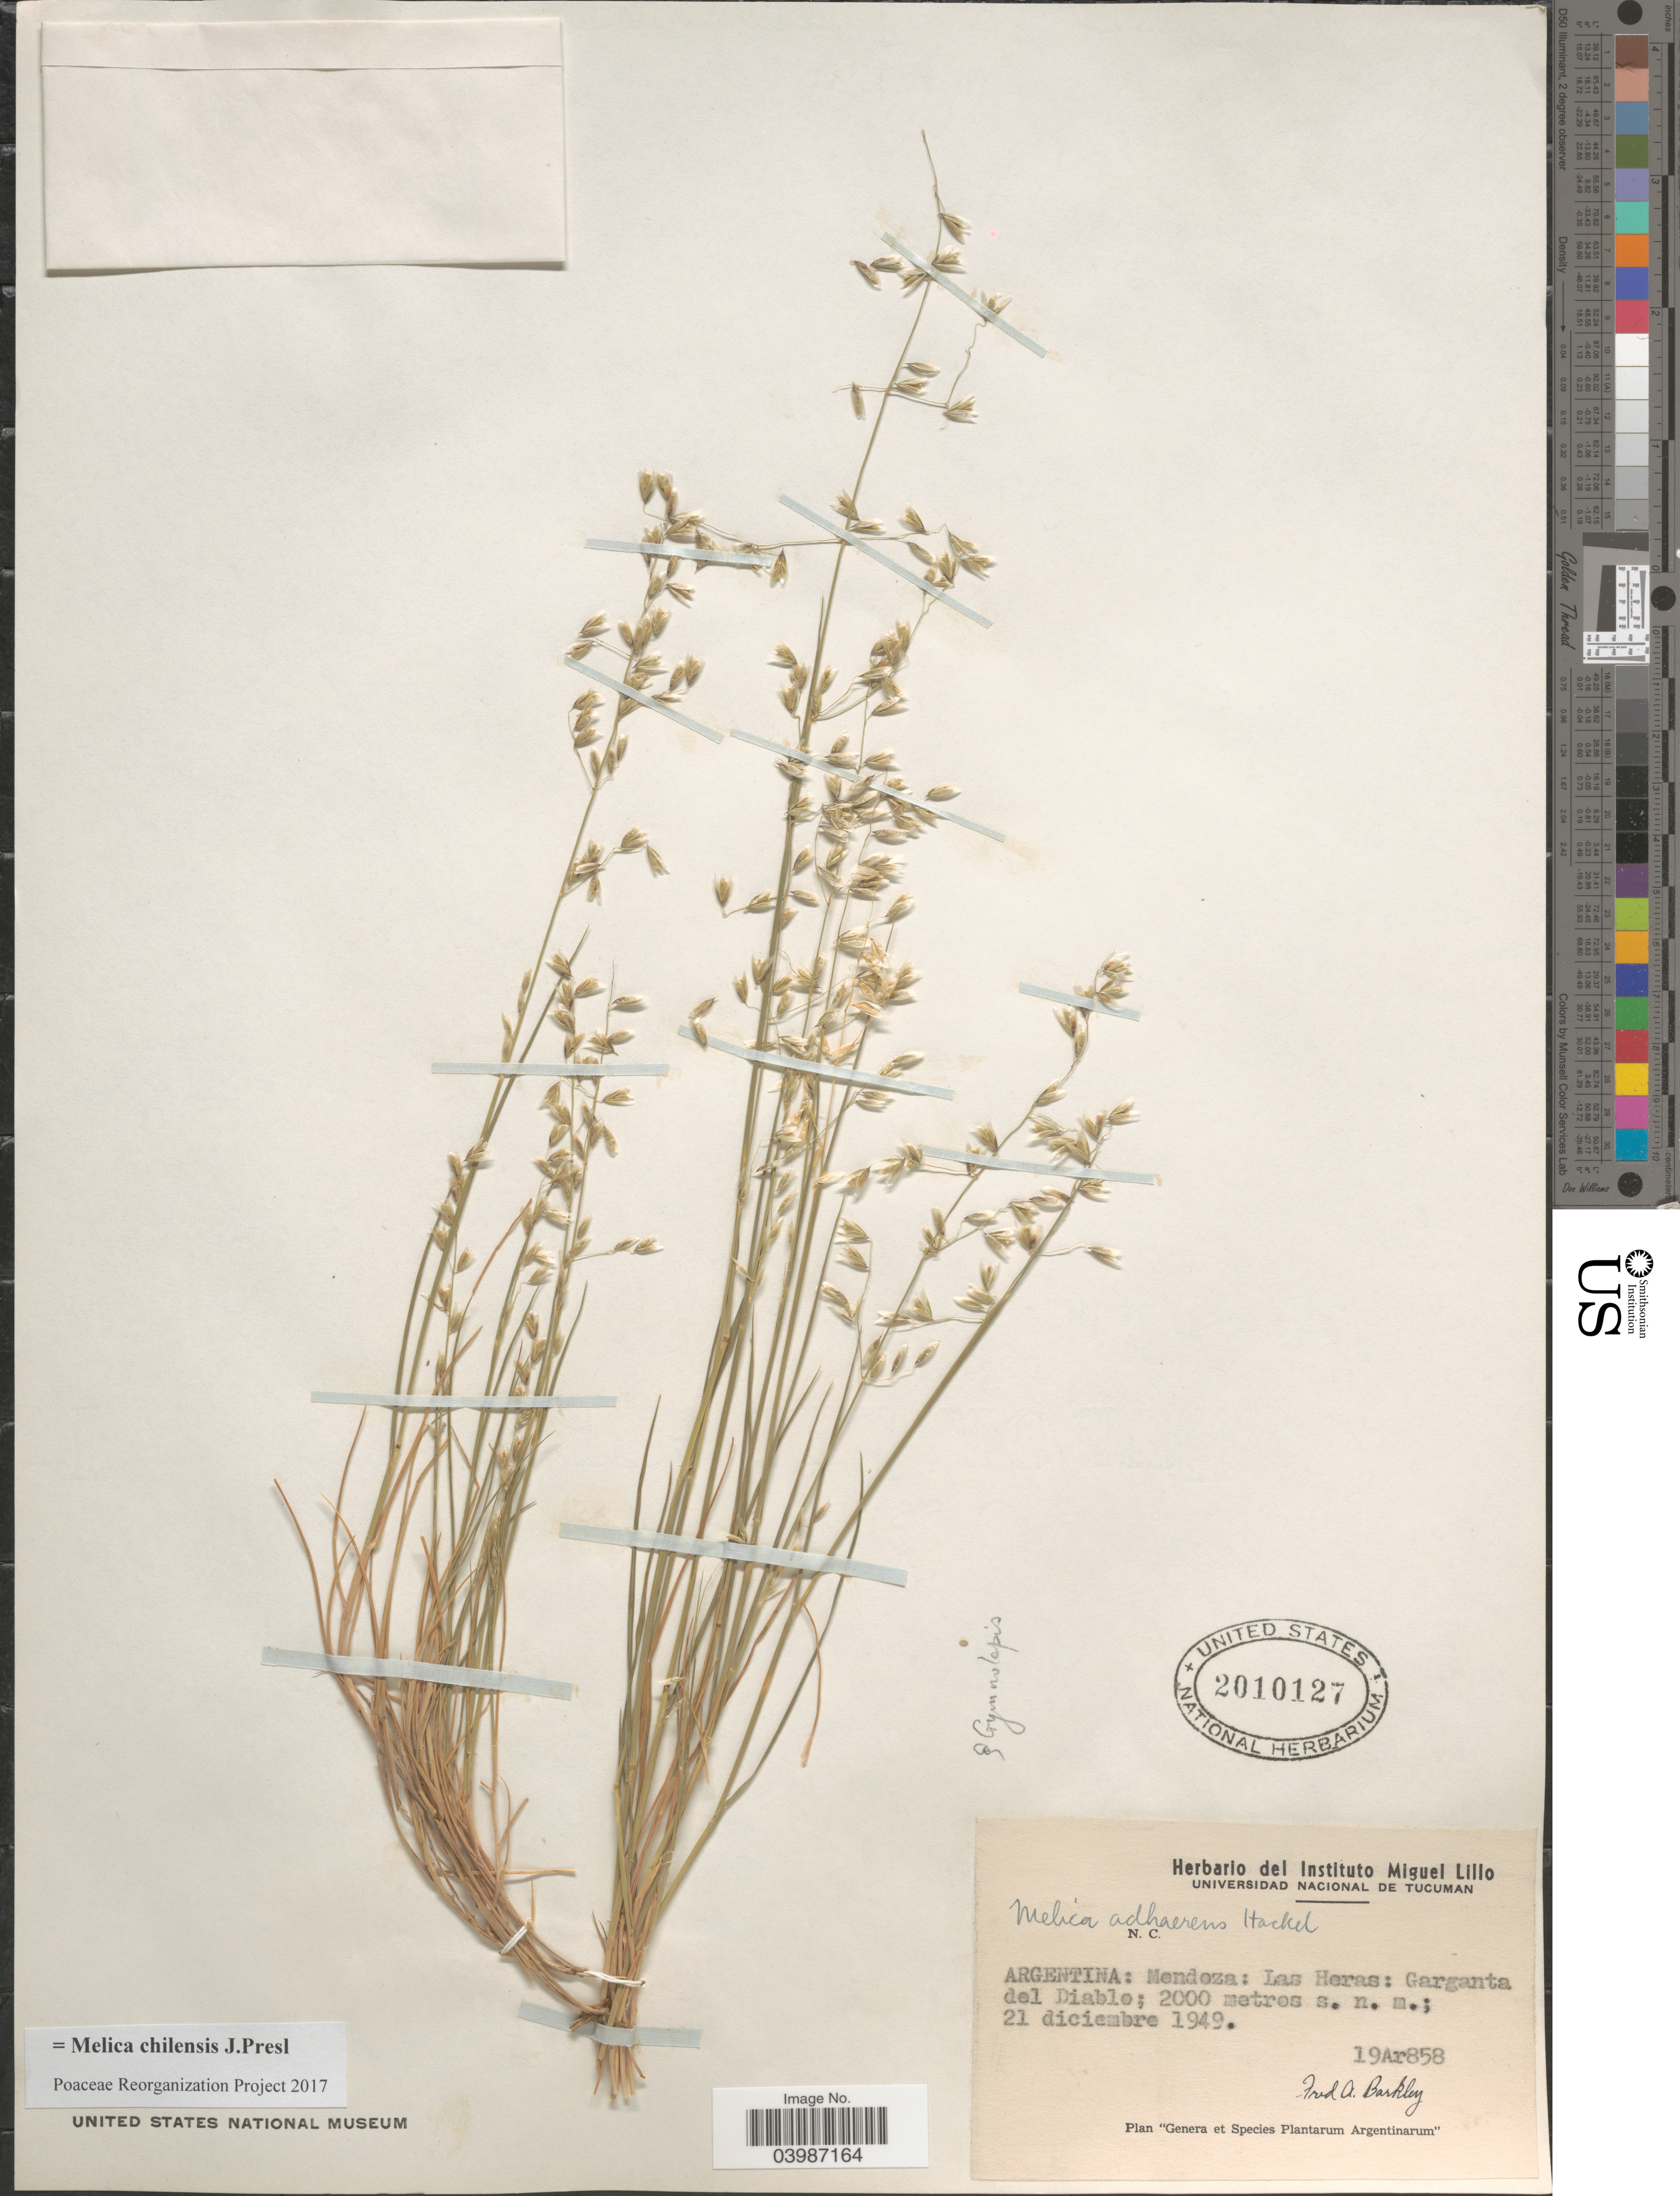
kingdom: Plantae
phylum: Tracheophyta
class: Liliopsida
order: Poales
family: Poaceae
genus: Melica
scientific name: Melica chilensis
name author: J. Presl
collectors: F. A. Barkley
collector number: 19Ar858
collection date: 1949-12-21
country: Argentina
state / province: Mendoza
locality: Las Heras: Garganta del Diablo.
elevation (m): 2000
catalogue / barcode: US 2010127